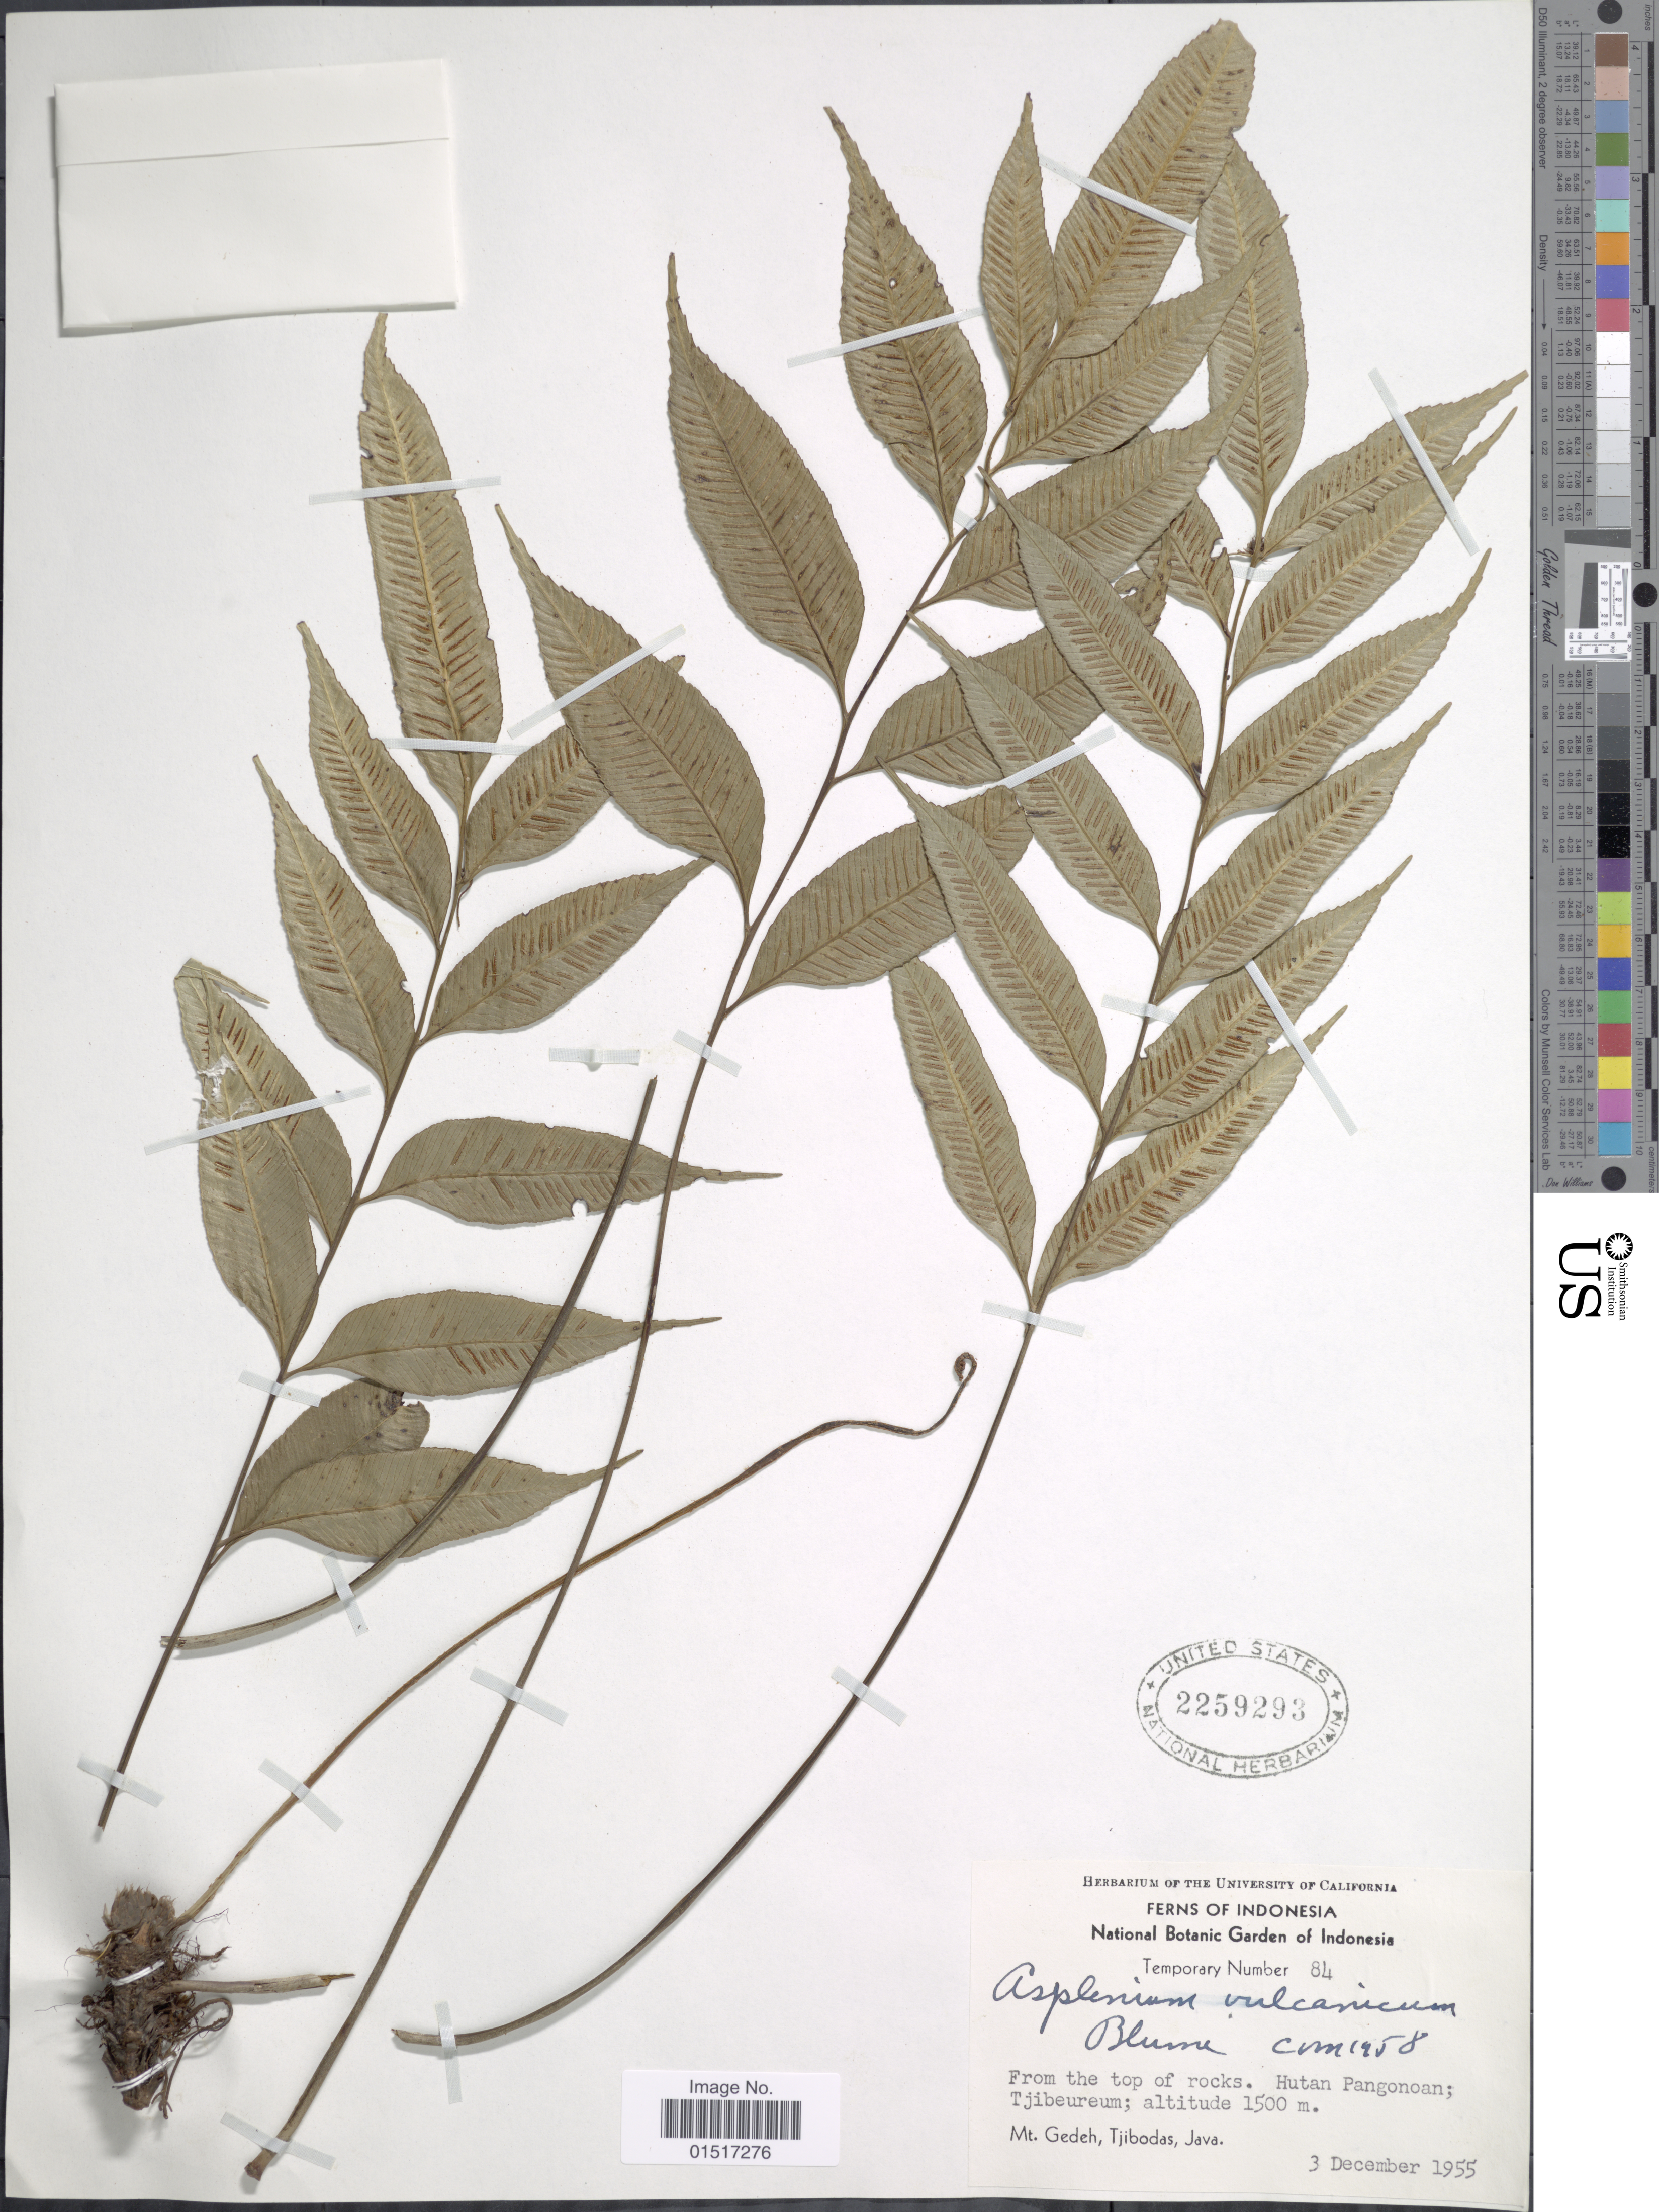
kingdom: Plantae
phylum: Tracheophyta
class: Polypodiopsida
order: Polypodiales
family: Aspleniaceae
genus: Asplenium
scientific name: Asplenium vulcanicum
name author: Blume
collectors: ex herb. Univ. of California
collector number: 84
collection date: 1955-12-03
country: Indonesia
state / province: Java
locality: Hutan Pangonoan; Tjibeureum; Mt. Gedeh, Tjibodas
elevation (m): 1500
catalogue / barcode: US 2259293